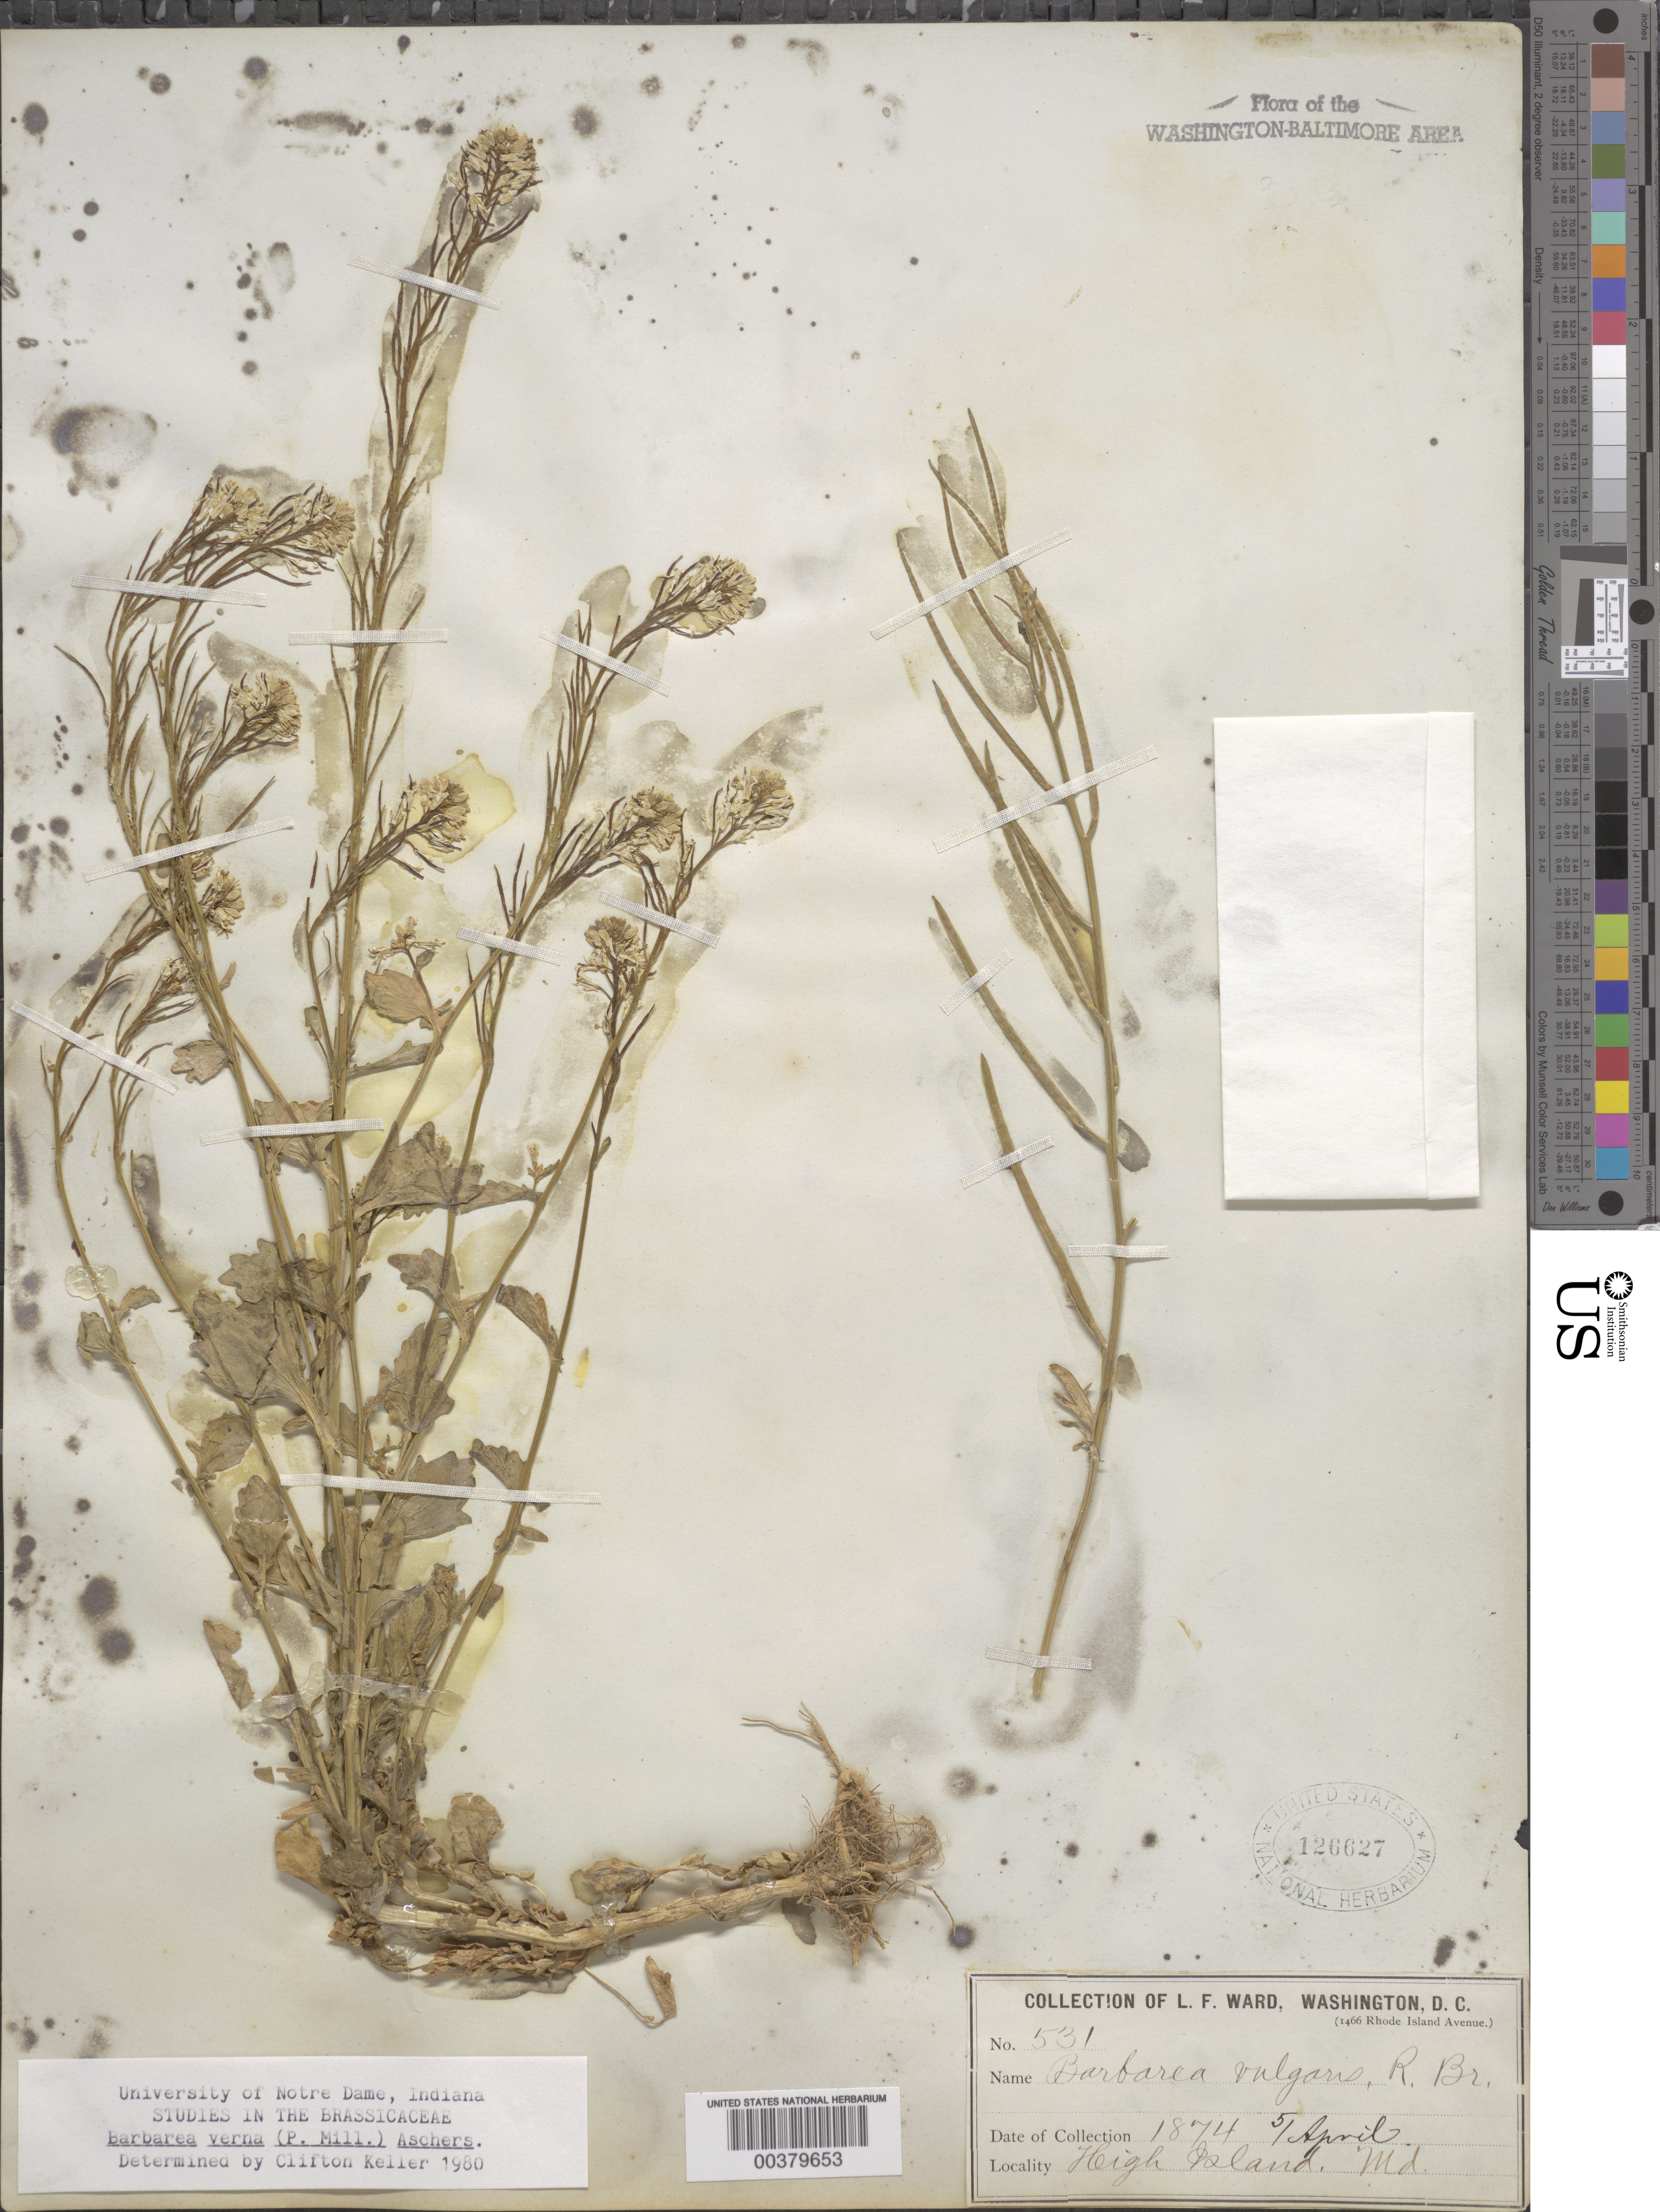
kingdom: Plantae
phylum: Tracheophyta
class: Magnoliopsida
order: Brassicales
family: Brassicaceae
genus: Barbarea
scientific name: Barbarea verna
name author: (Mill.) Asch.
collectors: L. F. Ward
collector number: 531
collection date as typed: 05 Apr 1874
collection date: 1874-04-05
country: United States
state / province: Maryland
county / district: Montgomery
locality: High Island C. & O. Canal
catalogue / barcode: US 126627